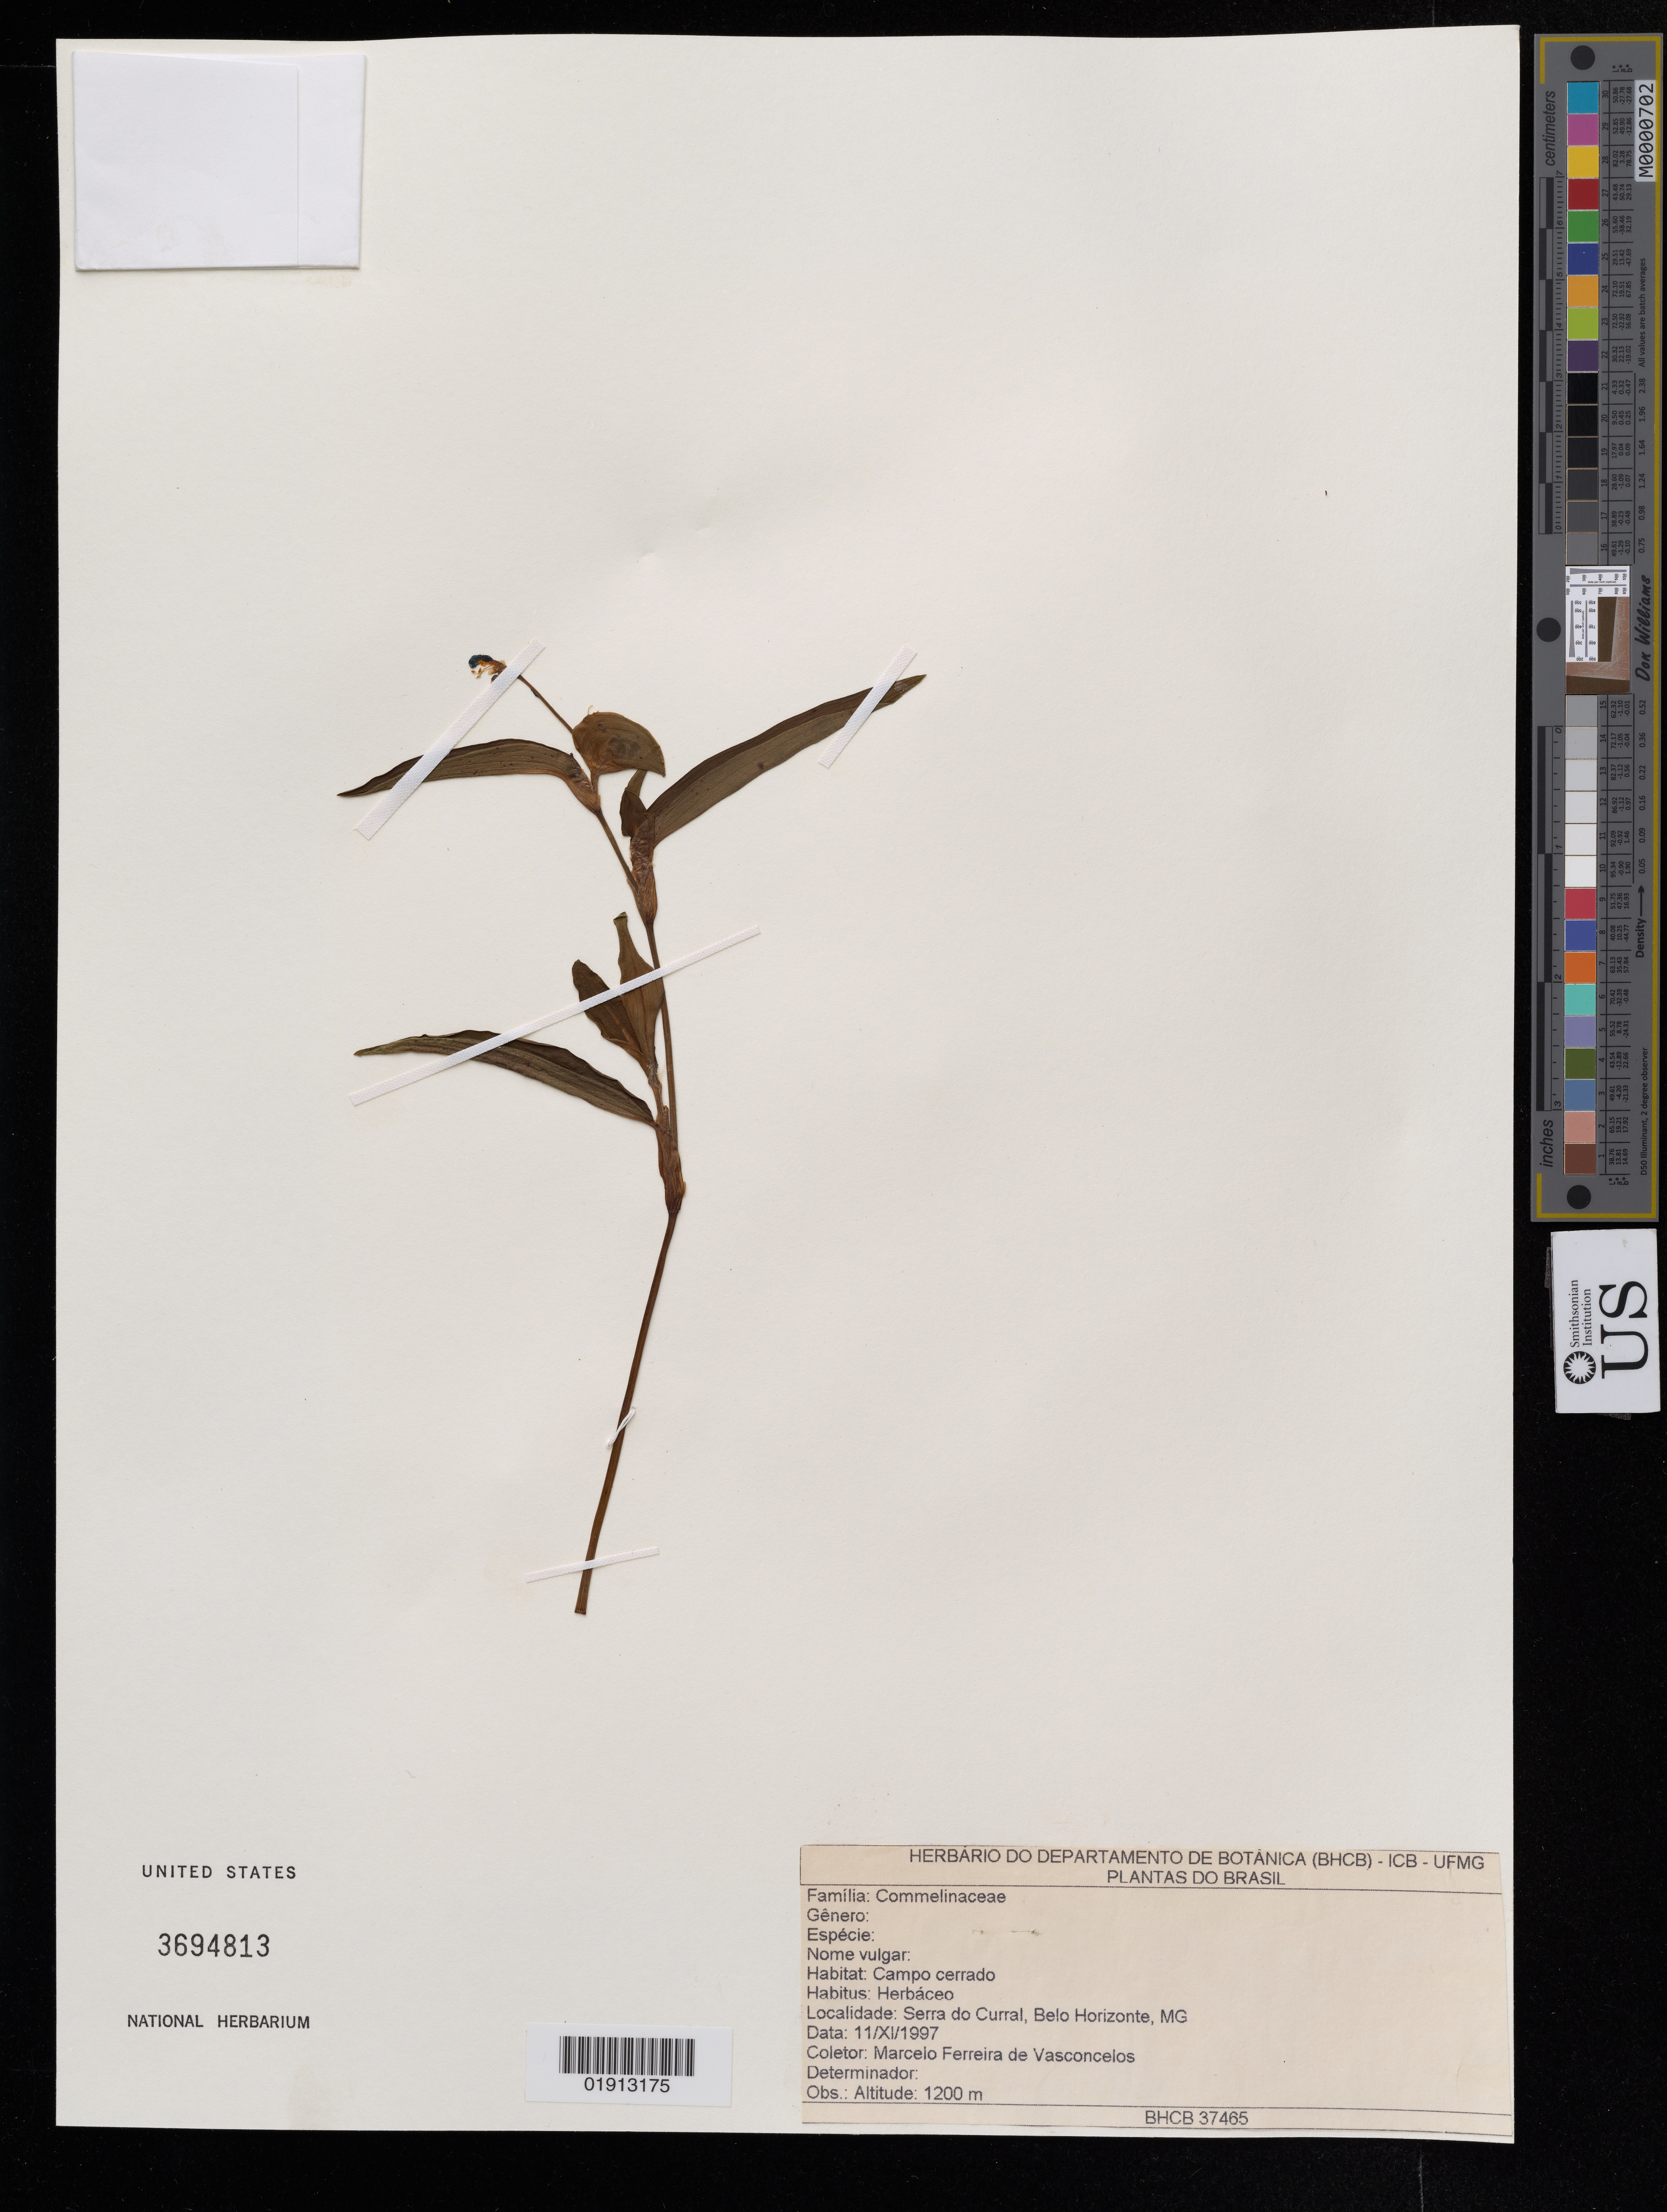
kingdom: Plantae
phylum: Tracheophyta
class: Liliopsida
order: Commelinales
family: Commelinaceae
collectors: M. Ferriera de Vasconcelos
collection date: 1997-11-11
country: Brazil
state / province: Minas Gerais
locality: Serra do Curral, Belo Horizonte.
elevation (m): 1200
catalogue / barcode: US 3694813